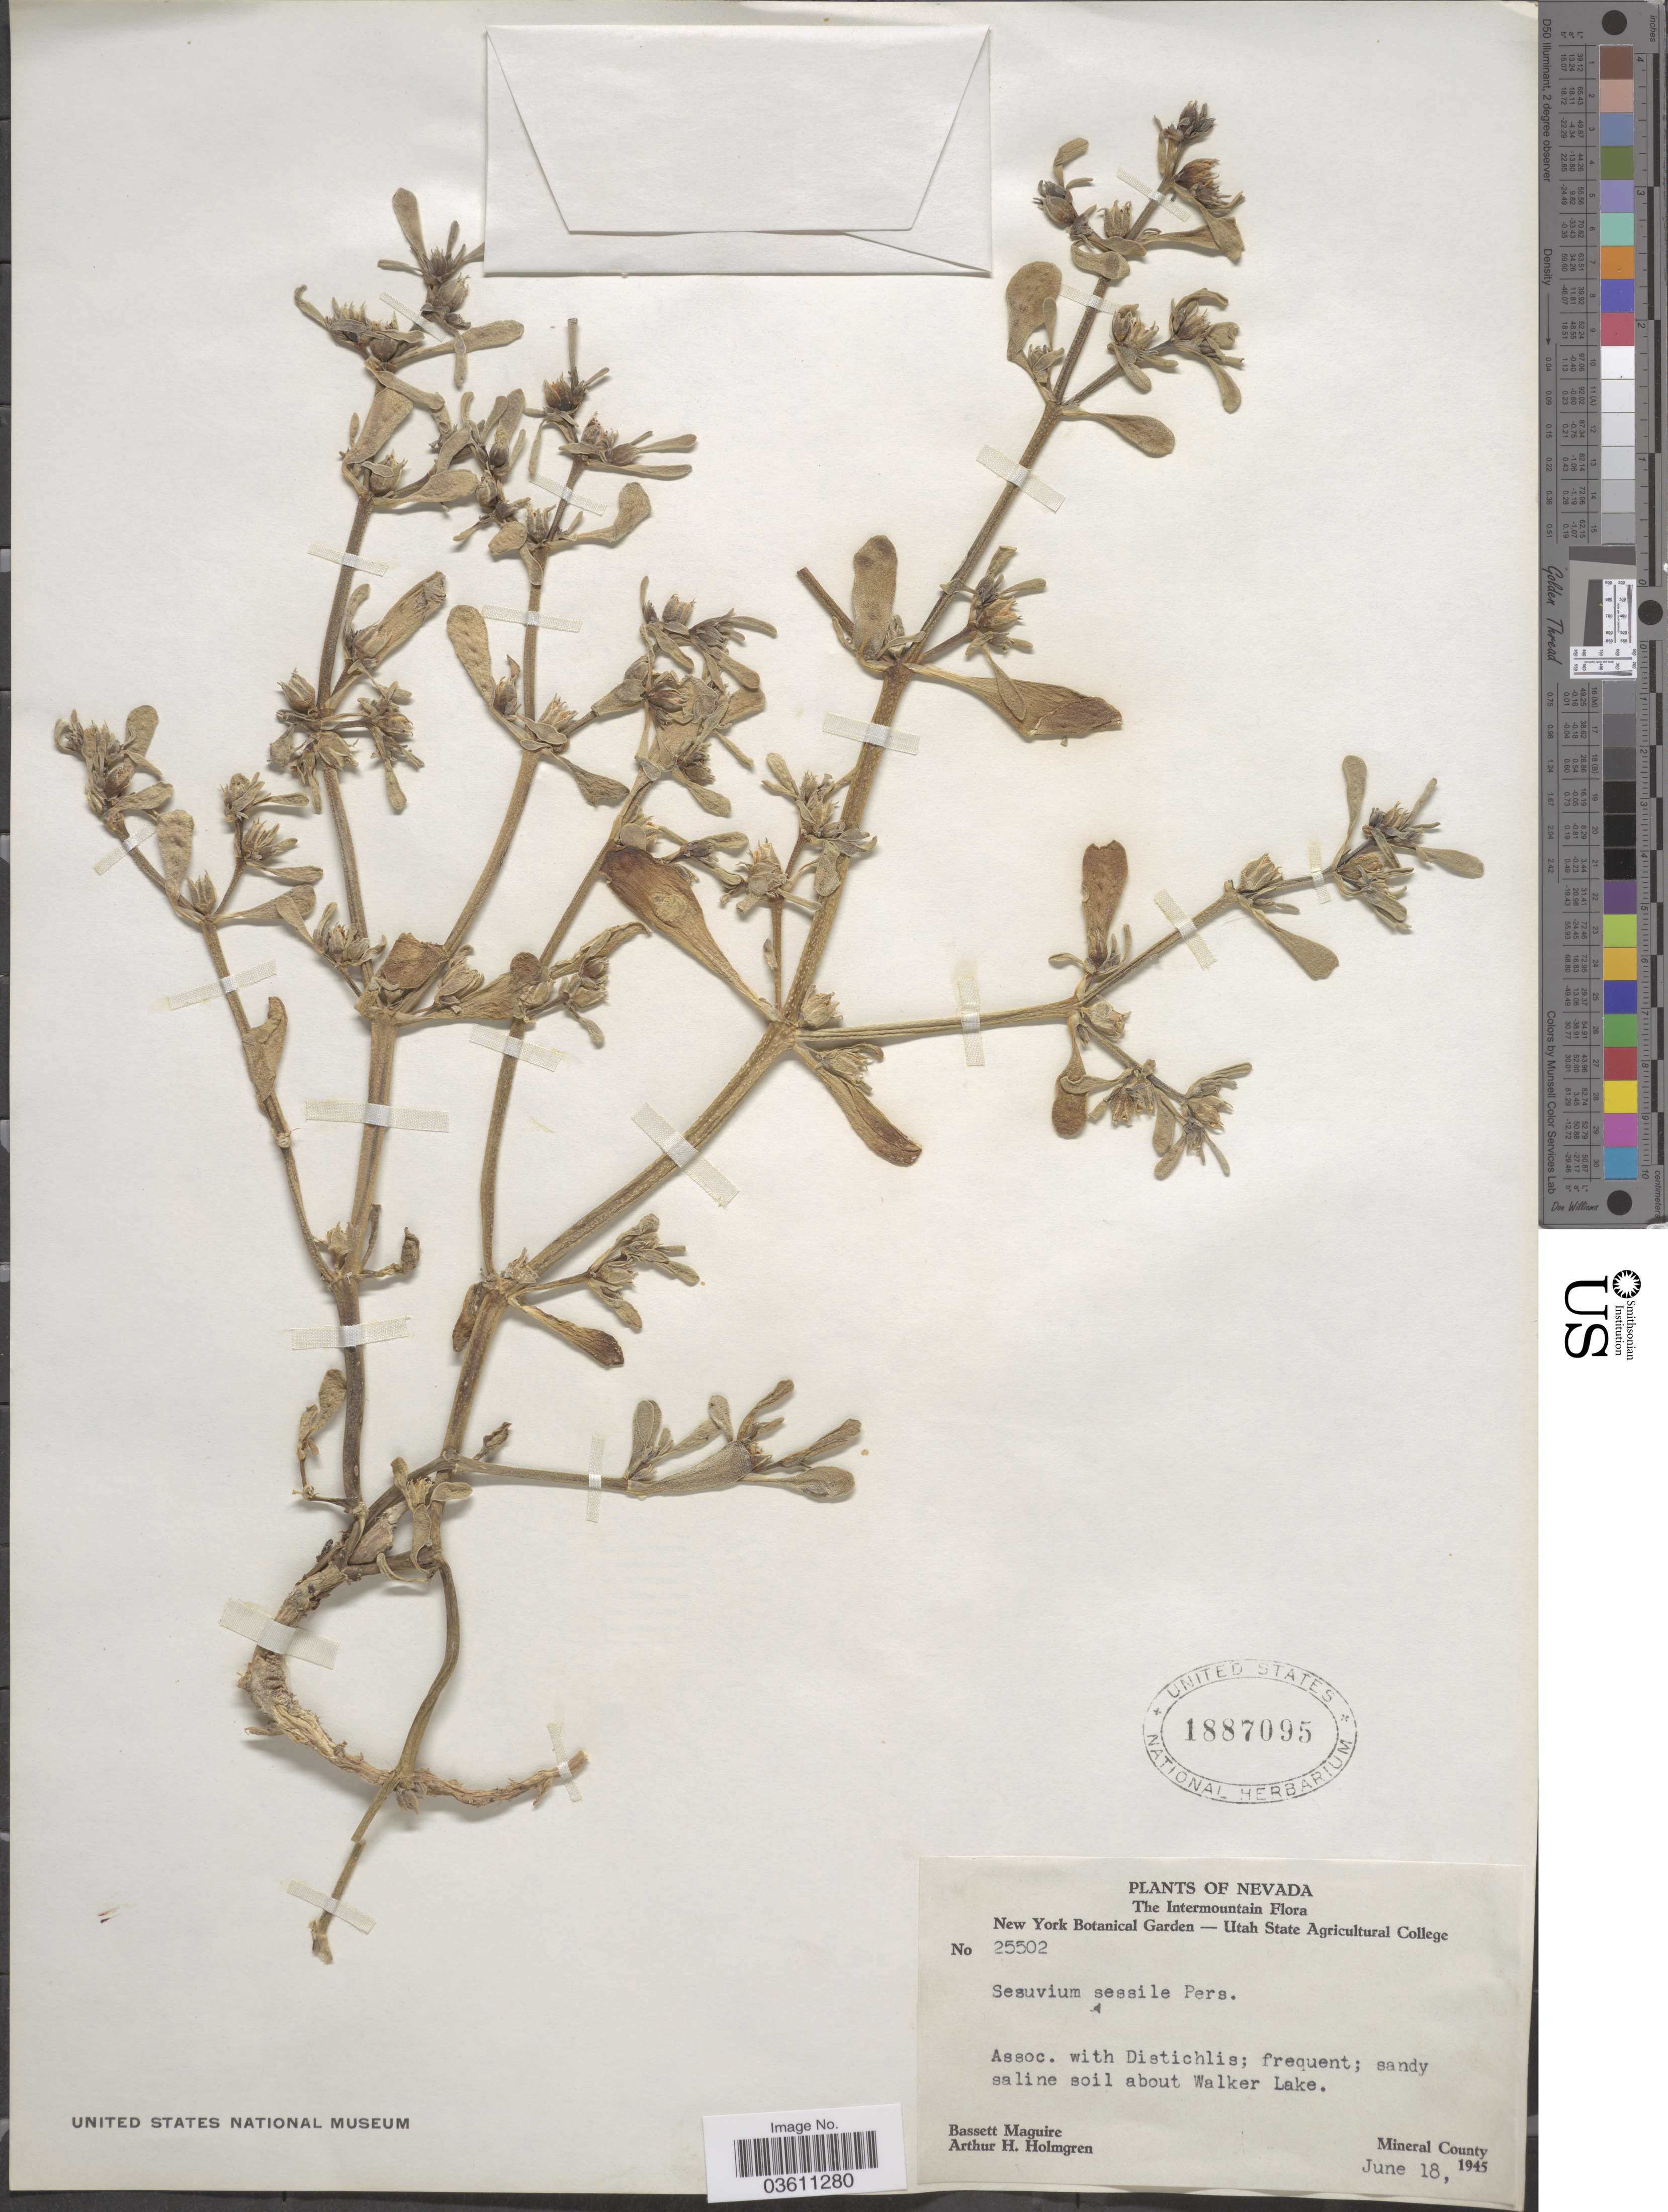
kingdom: Plantae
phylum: Tracheophyta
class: Magnoliopsida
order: Caryophyllales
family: Aizoaceae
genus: Sesuvium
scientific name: Sesuvium revolutifolium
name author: Ortega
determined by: Strong, Mark T., (BOT), Smithsonian Institution - National Museum of Natural History (UNITED STATES)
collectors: B. Maguire & A. H. Holmgren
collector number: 25502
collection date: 1945-06-18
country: United States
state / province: Nevada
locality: Intermountain, About Walker Lake, Mineral County.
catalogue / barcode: US 1887095